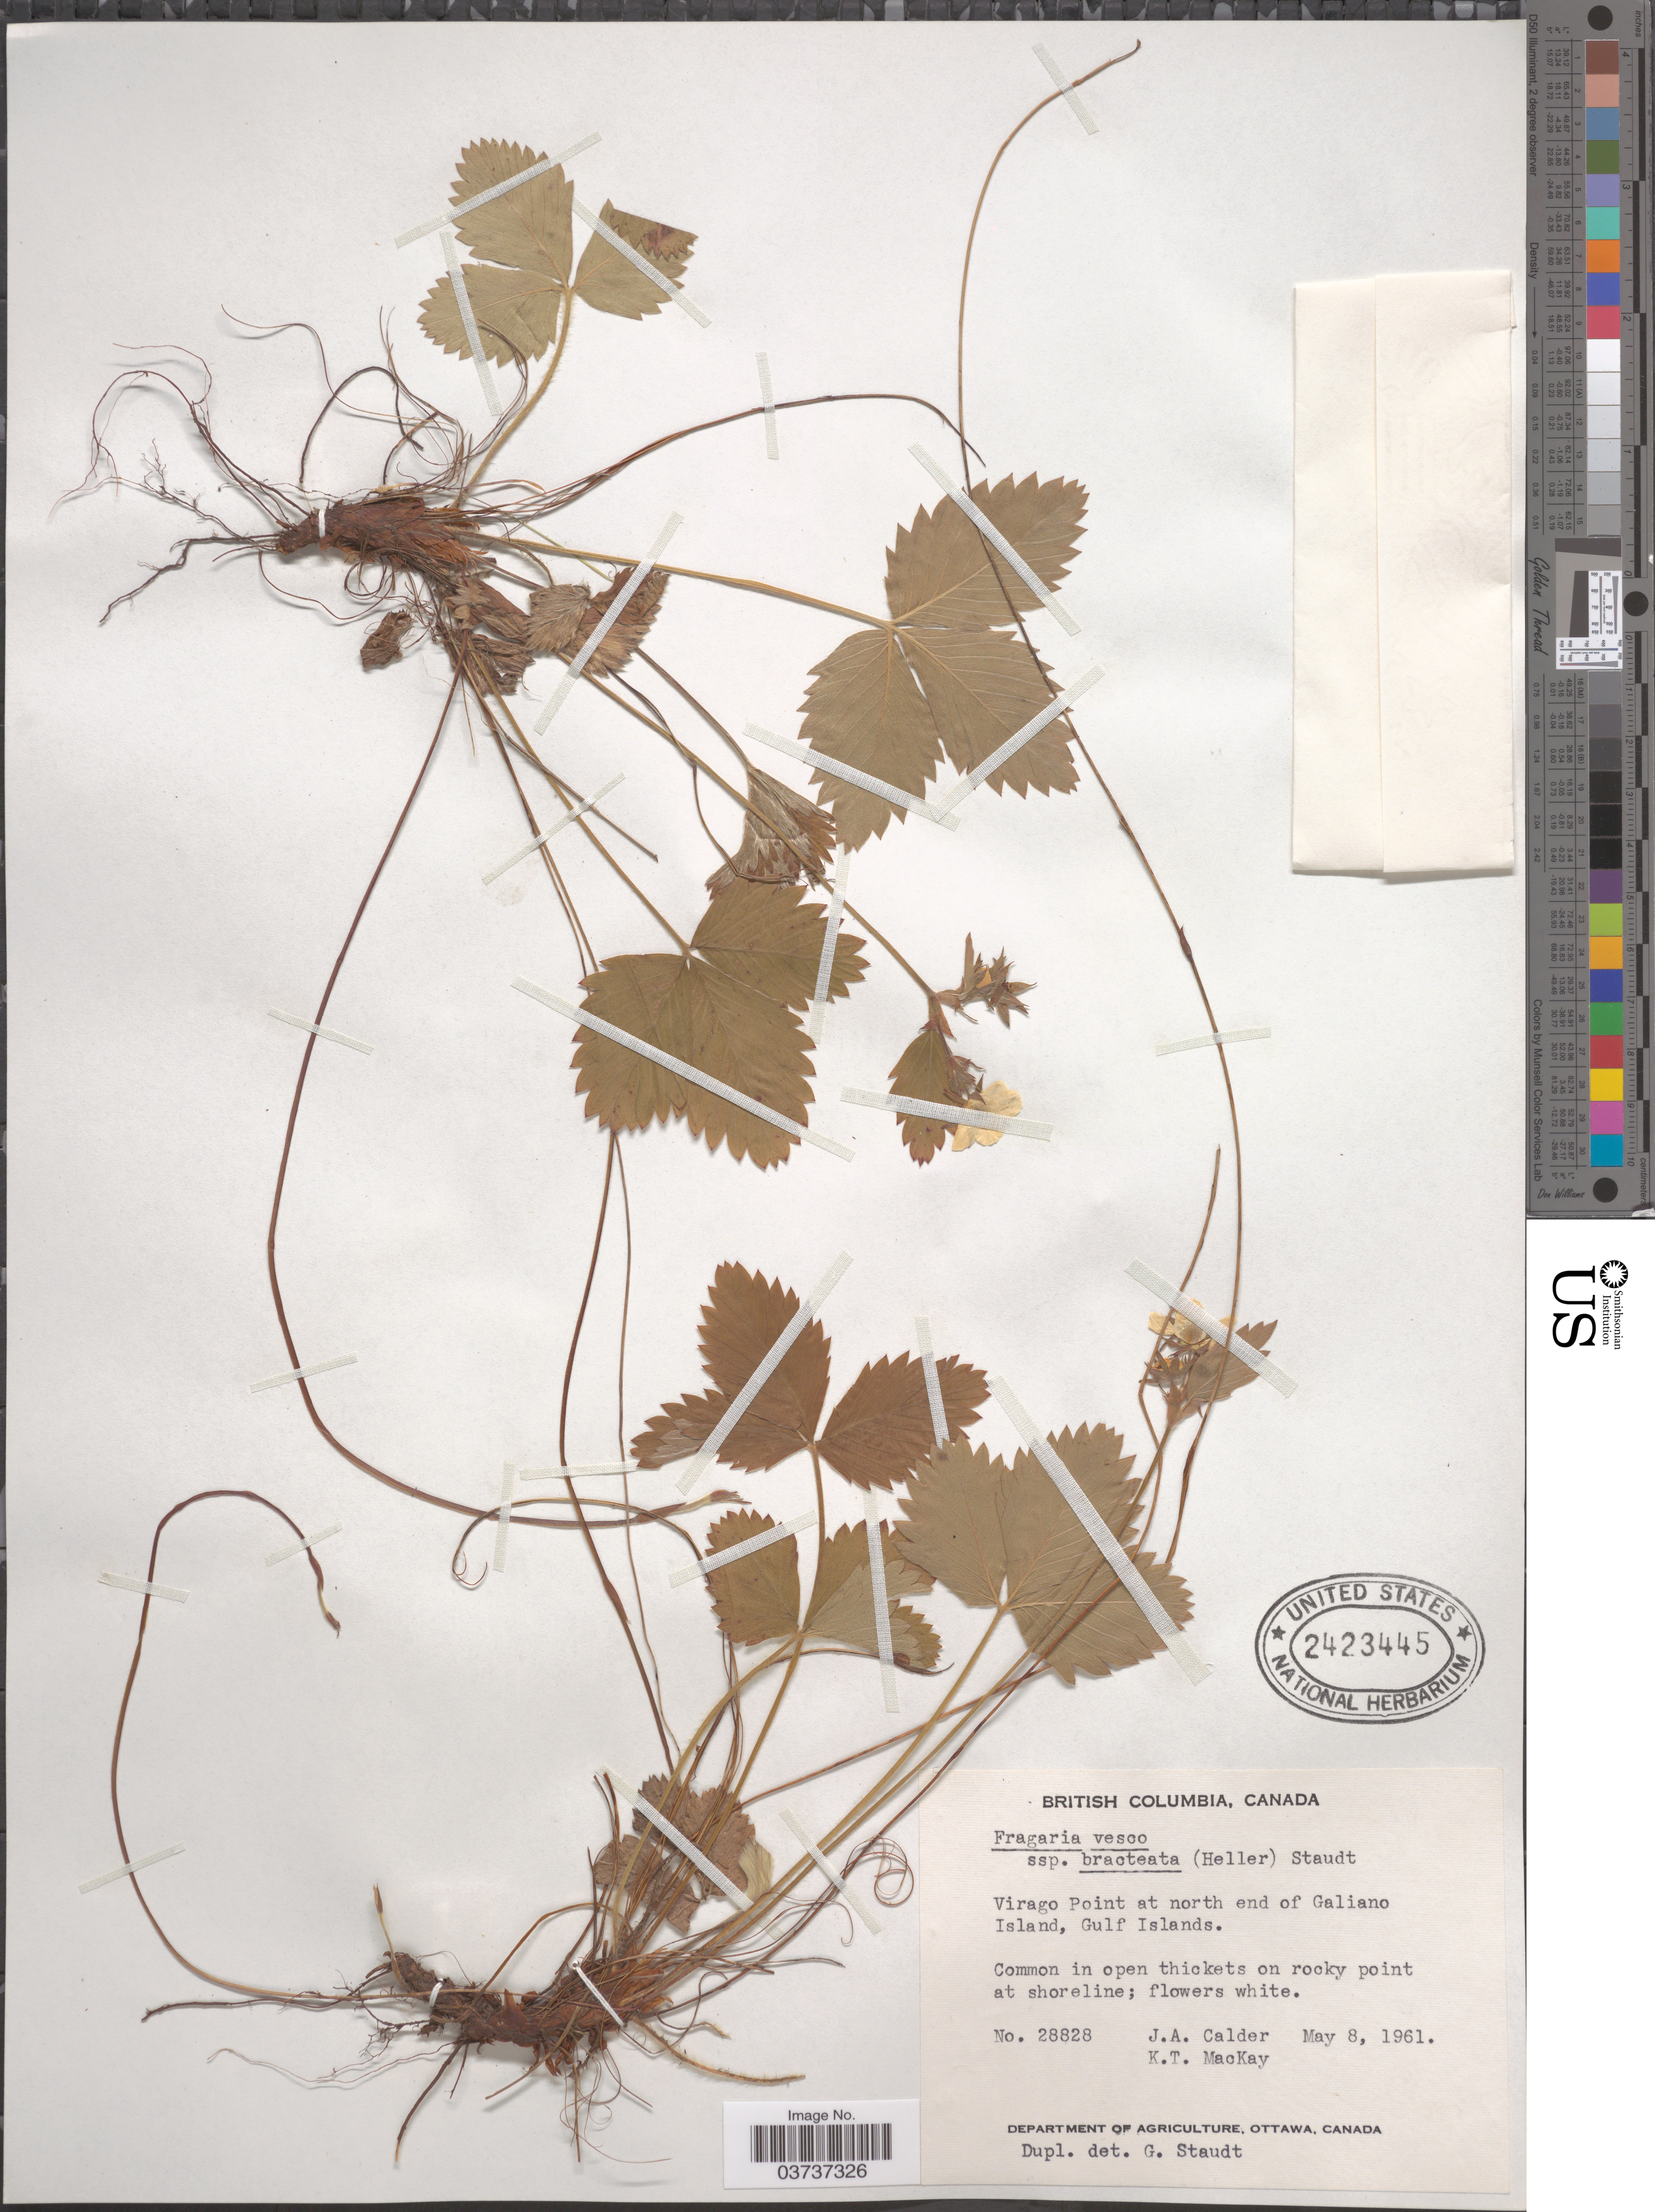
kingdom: Plantae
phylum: Tracheophyta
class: Magnoliopsida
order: Rosales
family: Rosaceae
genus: Fragaria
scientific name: Fragaria vesca subsp. bracteata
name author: L.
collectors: J. A. Calder & K. T. Mackay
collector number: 28828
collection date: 1961-05-08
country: Canada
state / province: British Columbia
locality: Virago Point at north end of Galiano Island, Gulf Islands.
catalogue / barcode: US 2423445